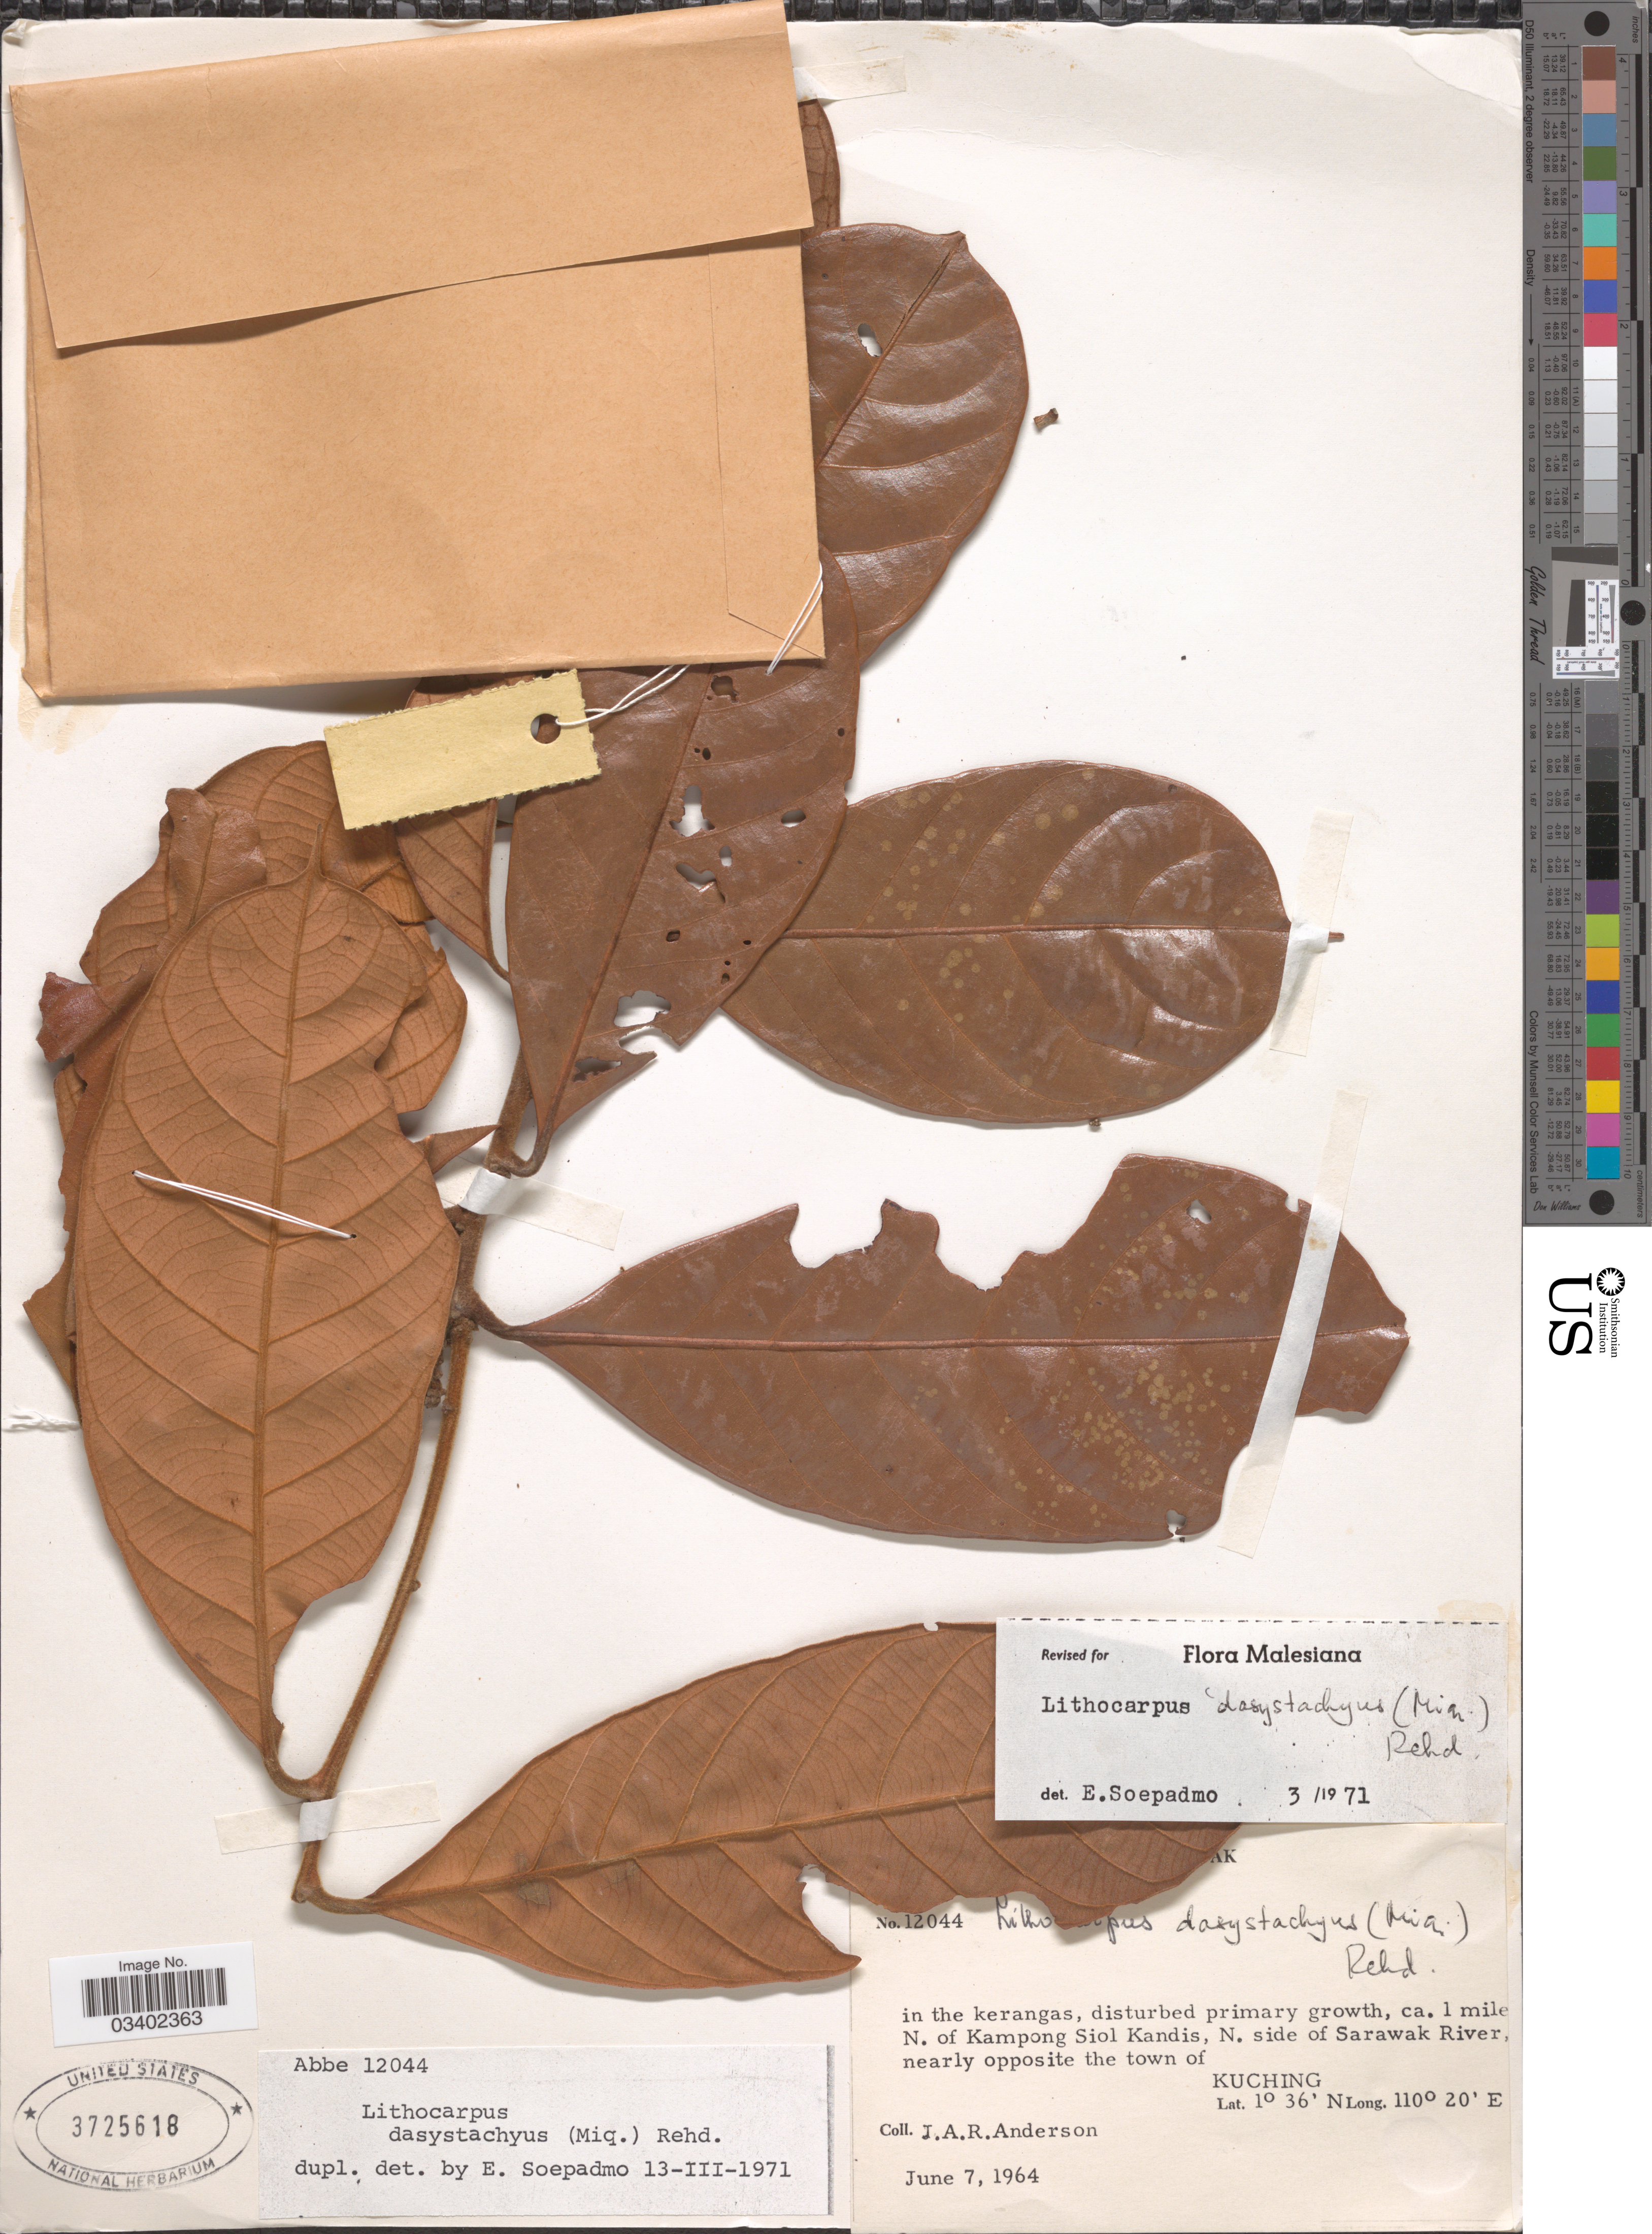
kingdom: Plantae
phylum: Tracheophyta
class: Magnoliopsida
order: Fagales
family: Fagaceae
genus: Lithocarpus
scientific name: Lithocarpus dasystachyus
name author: (Miq.) Rehder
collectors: J. A. R. Anderson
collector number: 12044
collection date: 1964-06-07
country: Malaysia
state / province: Sarawak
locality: Ca. 1 mile N. of Kampong Siol Kandis, N. side of Sarawak River, nearly opposite the town of Kuching.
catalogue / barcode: US 3725618